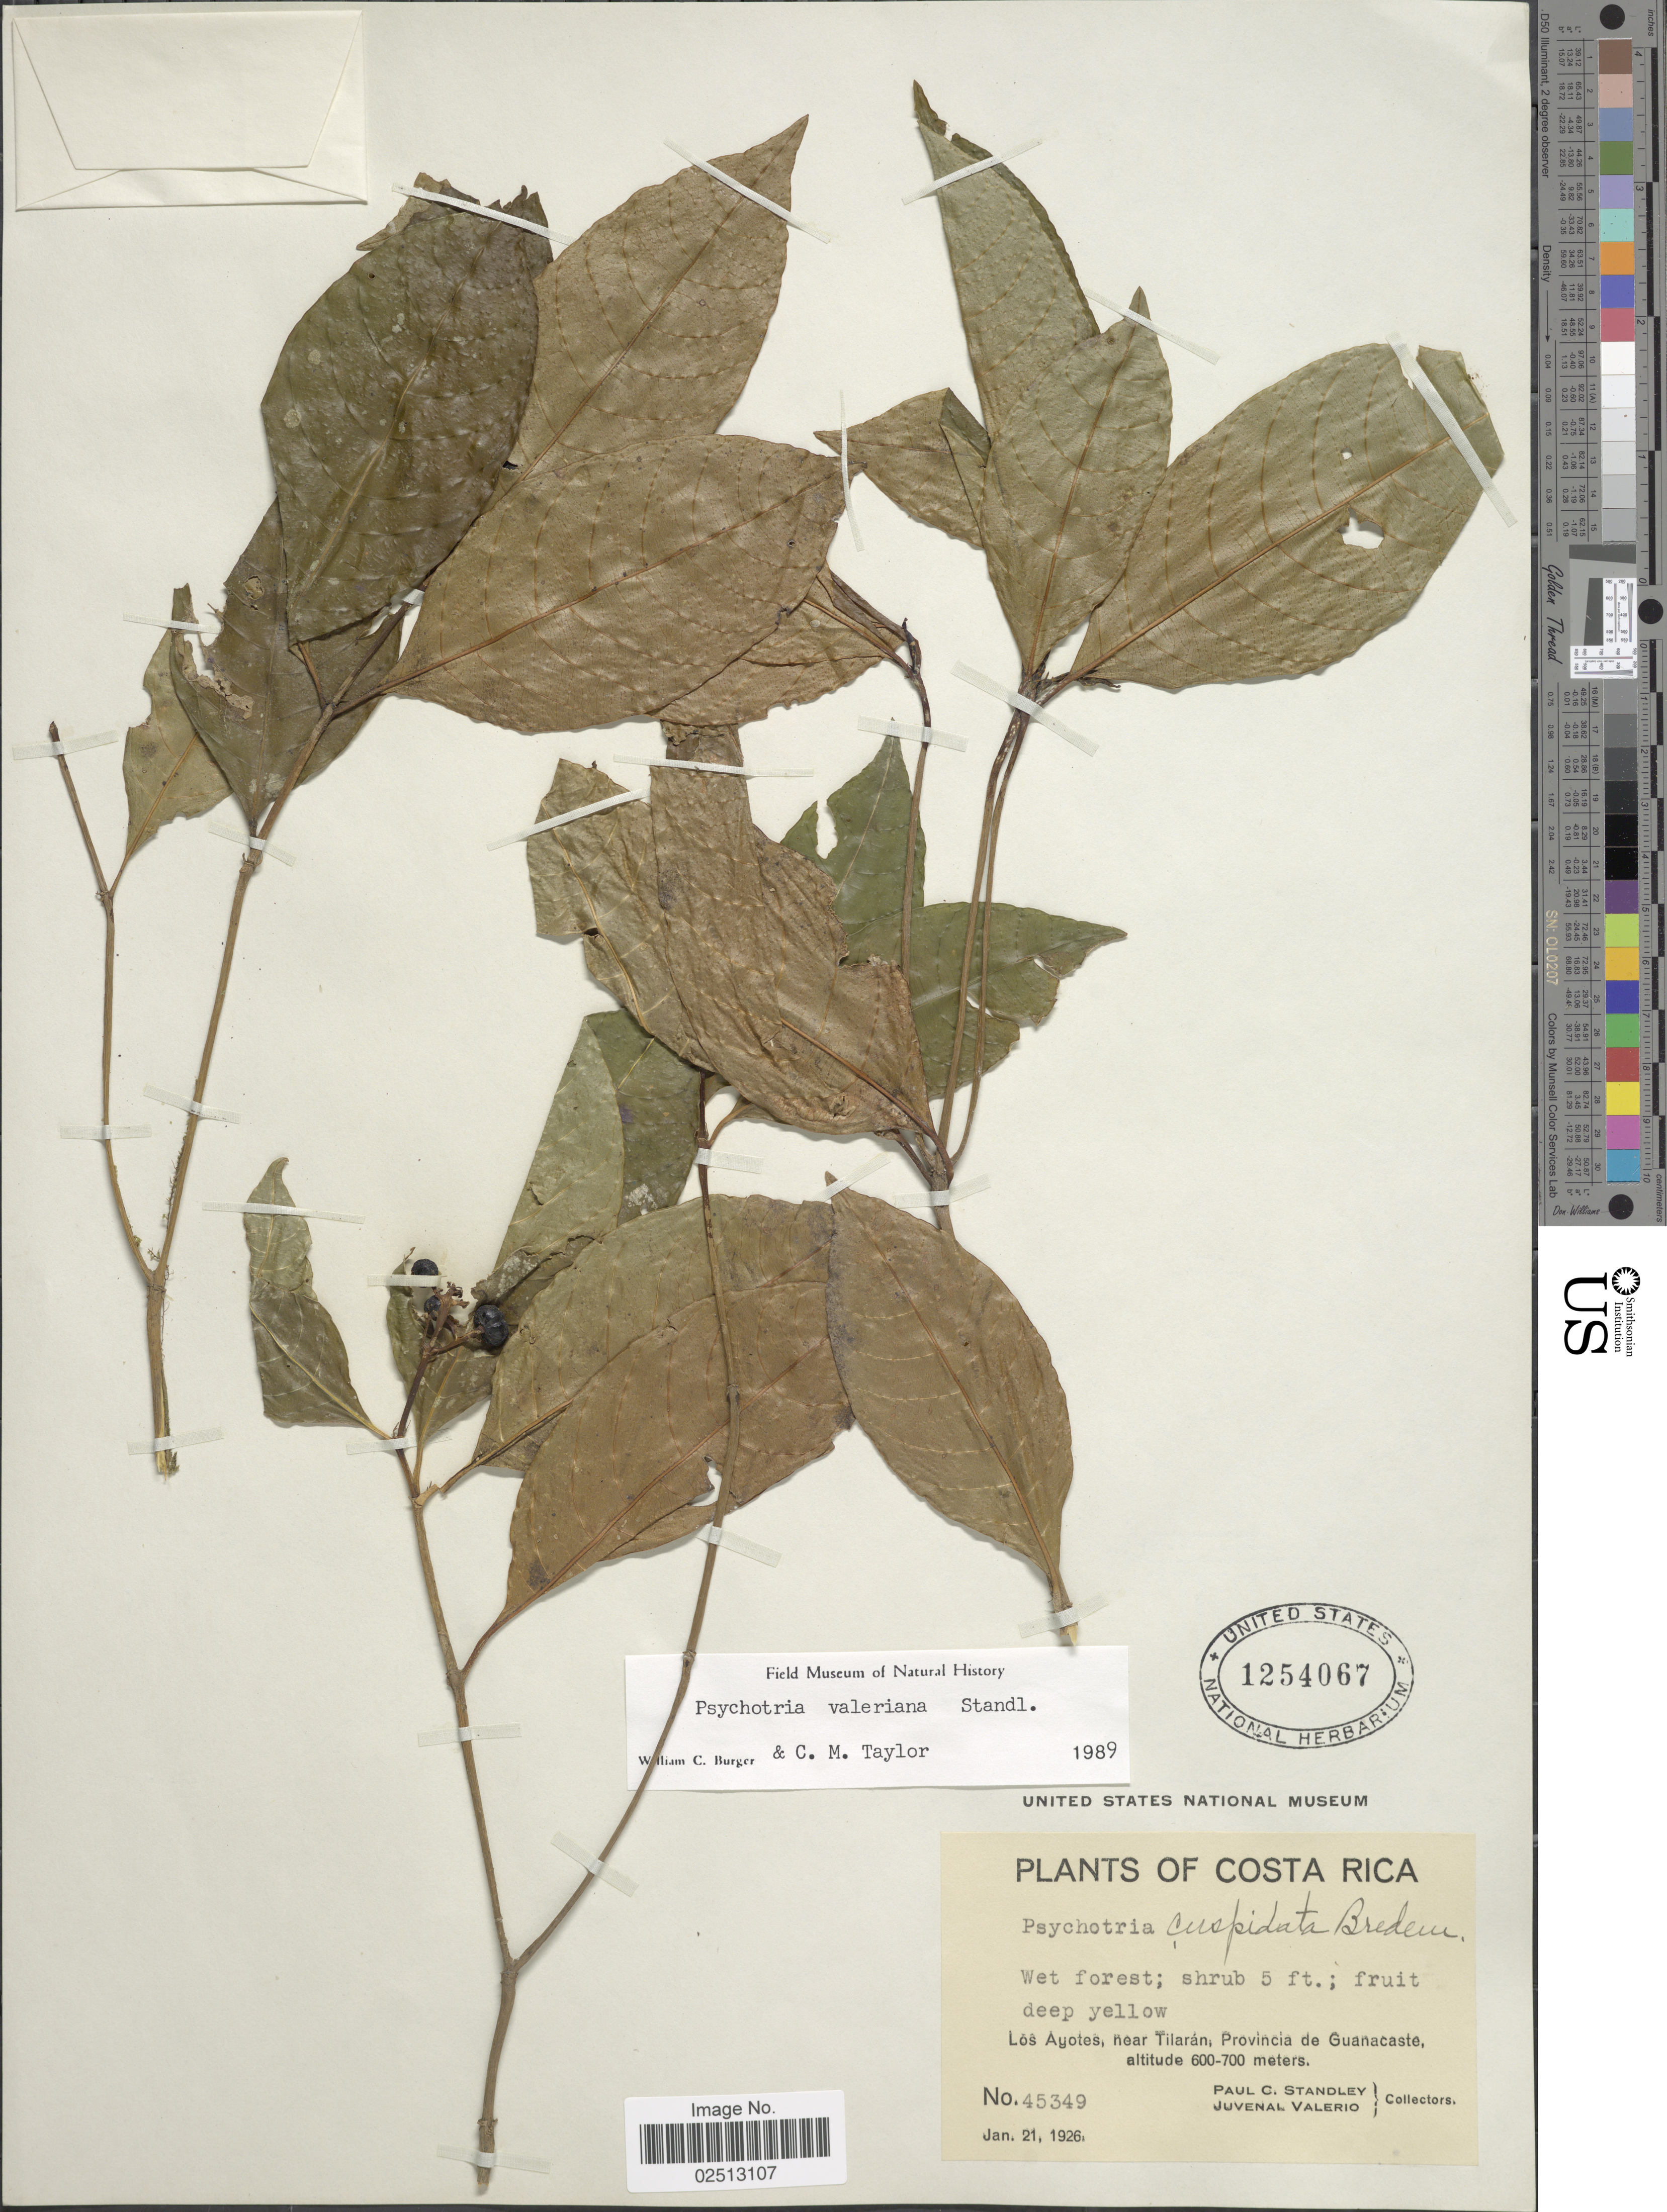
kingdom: Plantae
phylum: Tracheophyta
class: Magnoliopsida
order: Gentianales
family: Rubiaceae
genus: Psychotria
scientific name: Psychotria valeriana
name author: Standl.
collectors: P. C. Standley & J. Valerio R.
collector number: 45349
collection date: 1926-01-21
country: Costa Rica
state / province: Guanacaste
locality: Los Ayotes, near Tilaran, Provincia de Guanacaste.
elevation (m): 600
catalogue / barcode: US 1254067